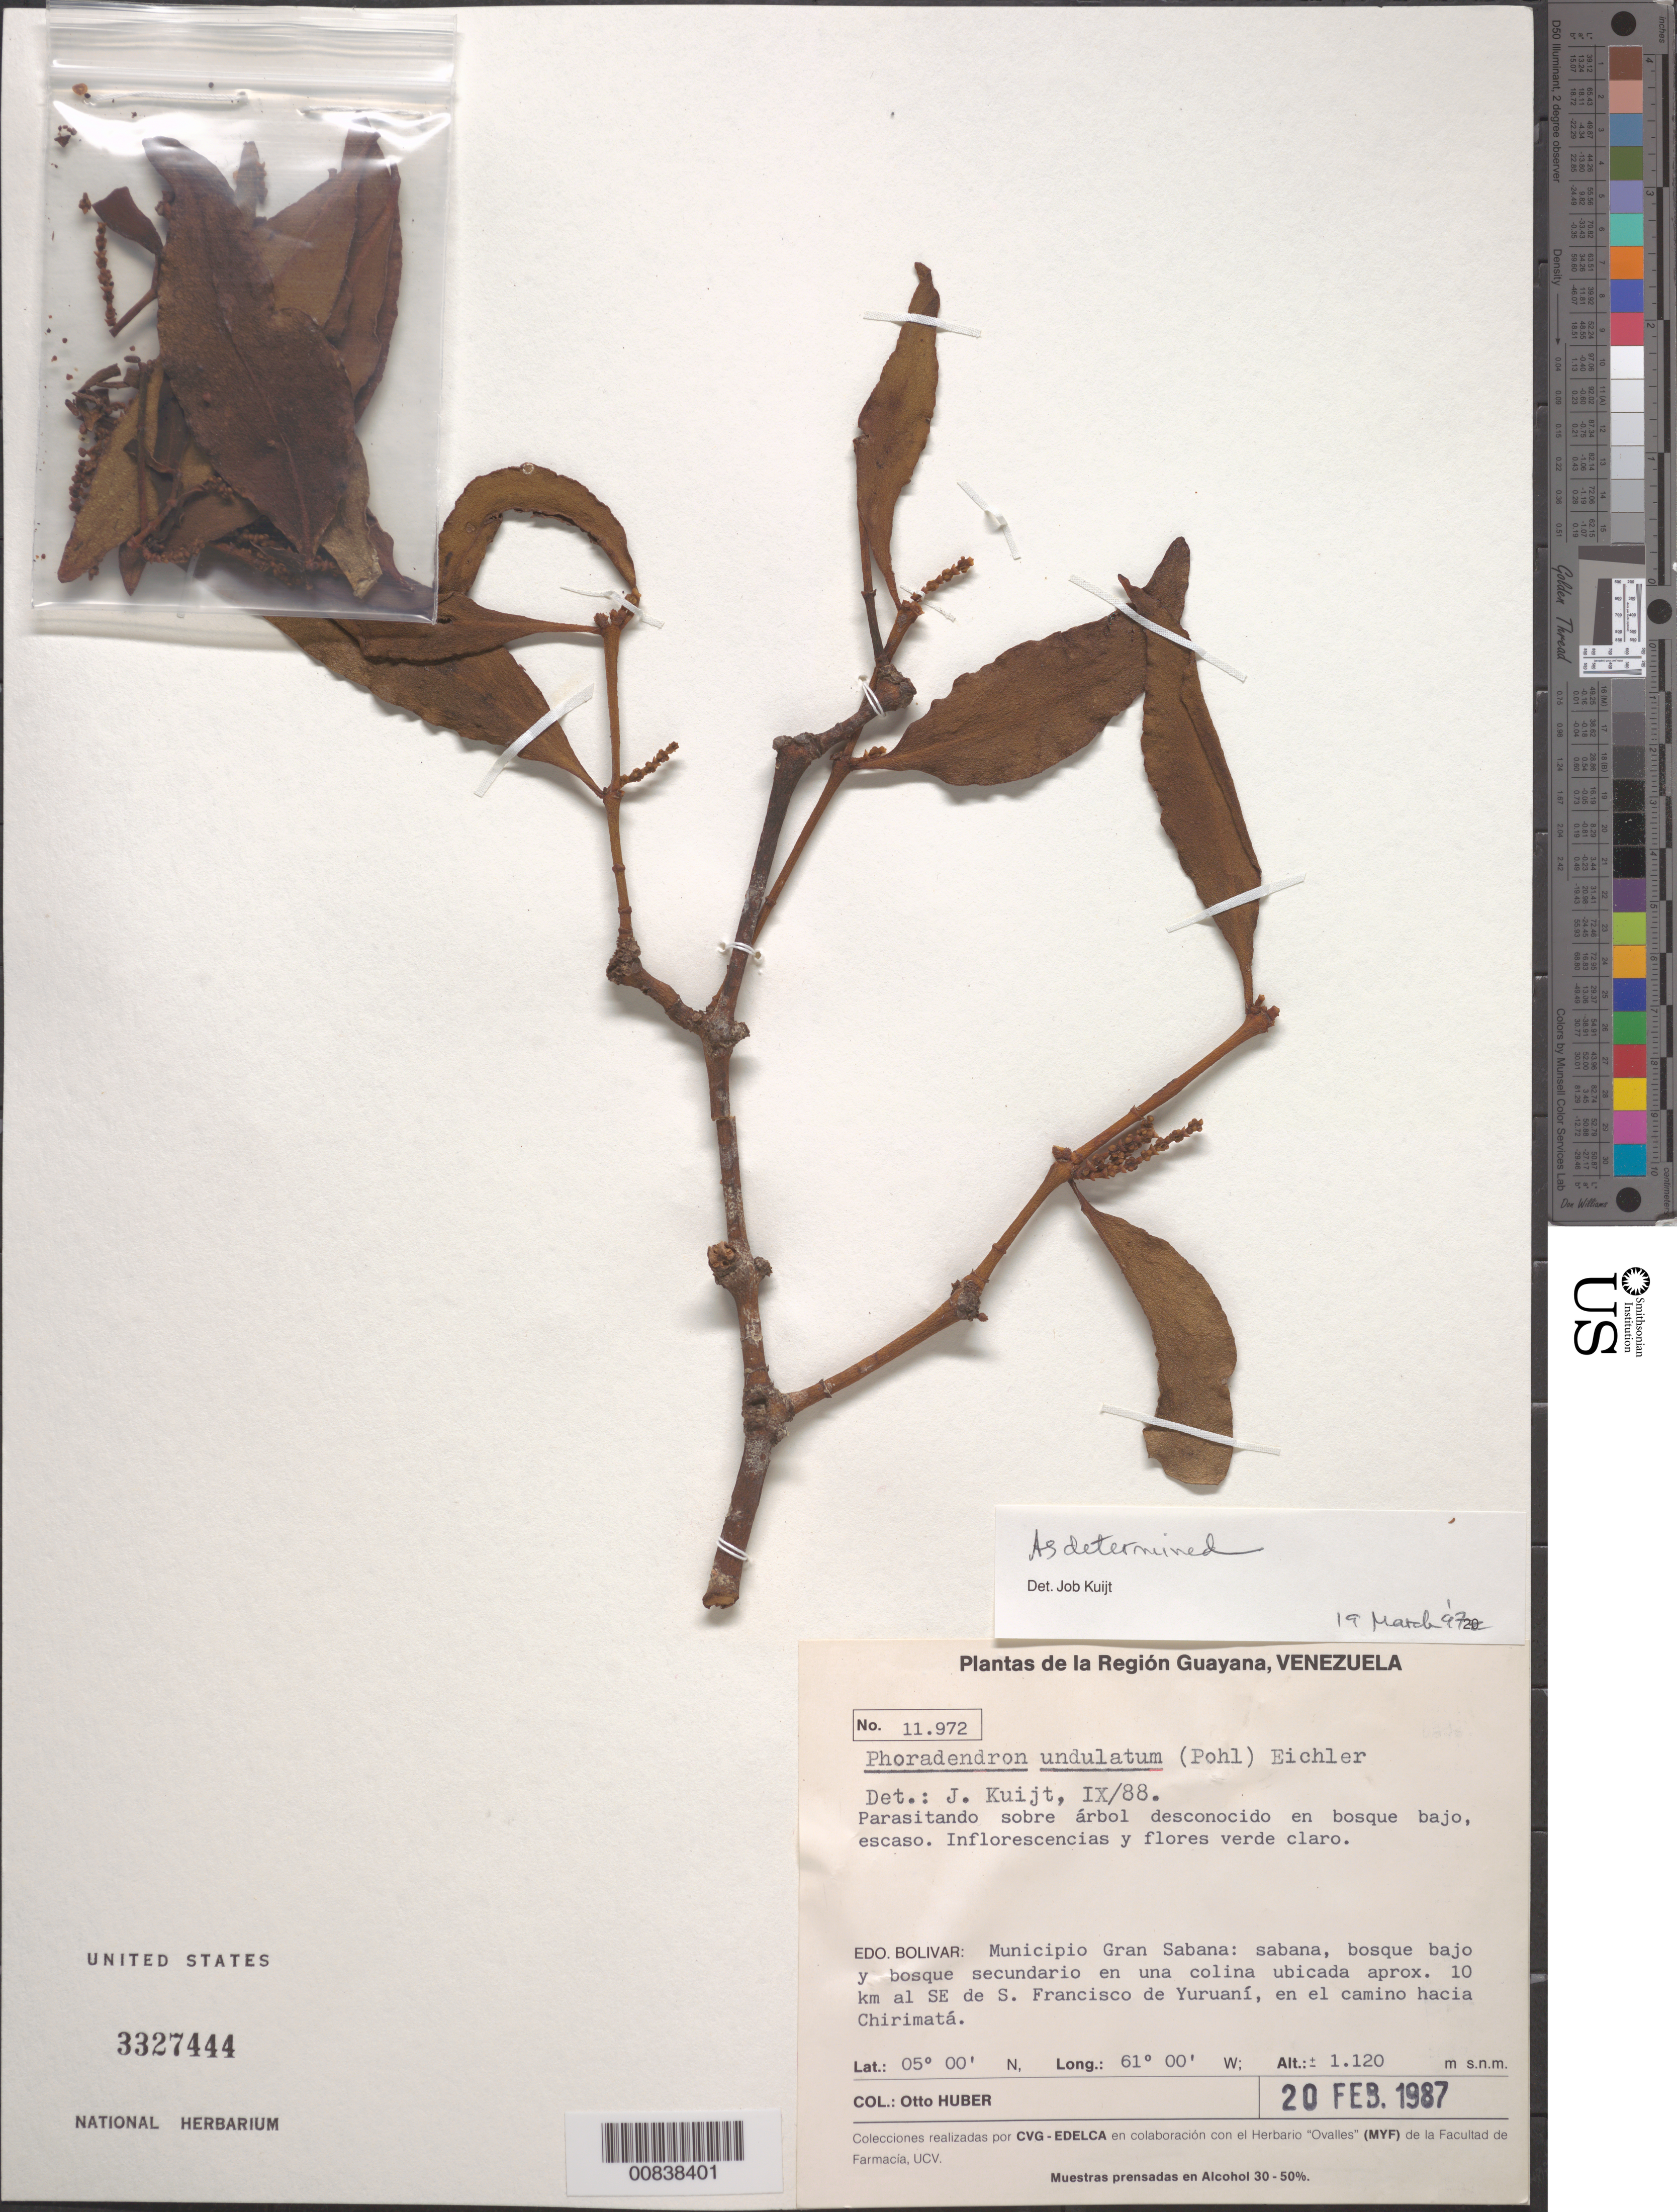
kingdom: Plantae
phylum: Tracheophyta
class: Magnoliopsida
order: Santalales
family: Viscaceae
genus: Phoradendron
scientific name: Phoradendron undulatum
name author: (Pohl ex DC.) Eichler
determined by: Kuijt, Job, (CANADA)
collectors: O. Huber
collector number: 11972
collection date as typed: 20-Feb-87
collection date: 1987-02-20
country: Venezuela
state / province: Bolívar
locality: Mun. Gran Sabana, 10 km al SE de S. Francisco de Yruaní, en el camino hacia Chirimatá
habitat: Sobre arbol desconocido en bosque bajo; sabana, bosque bajo y bosque secundario en una colina ubicada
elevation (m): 1120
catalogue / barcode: US 3327444